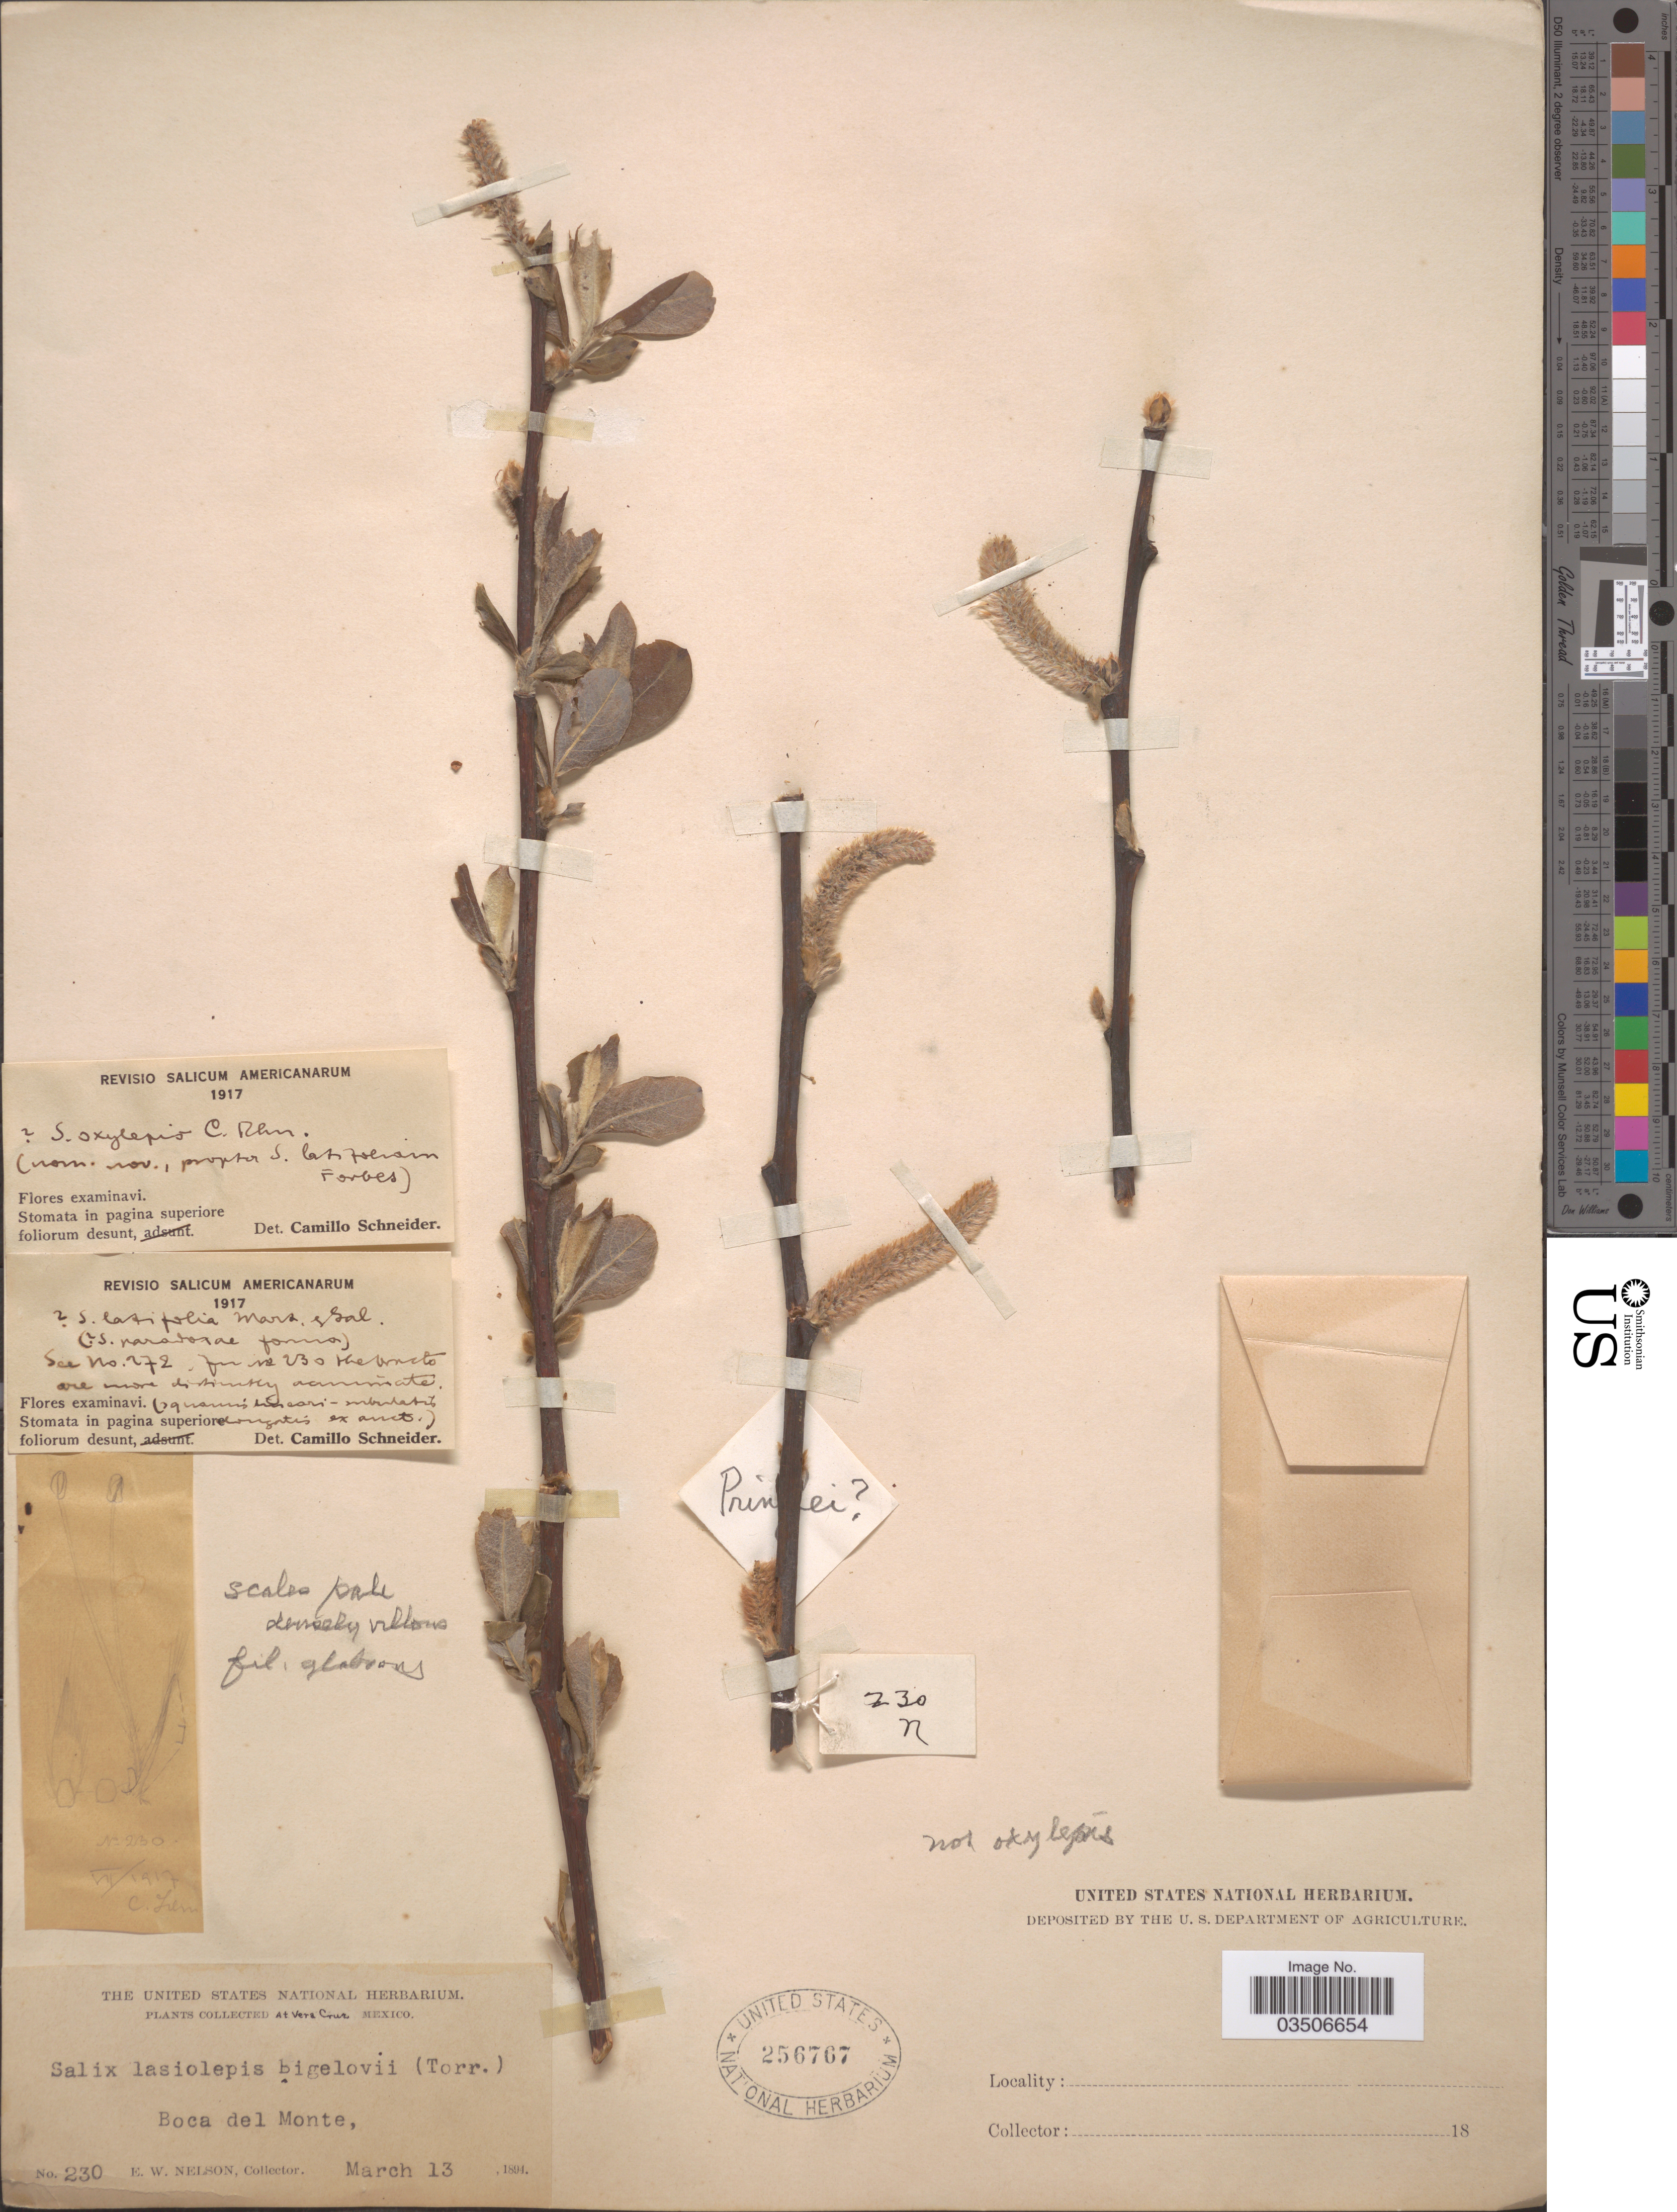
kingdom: Plantae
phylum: Tracheophyta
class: Magnoliopsida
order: Malpighiales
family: Salicaceae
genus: Salix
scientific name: Salix lasiolepis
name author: Benth.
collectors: E. W. Nelson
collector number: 230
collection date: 1894-03-13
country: Mexico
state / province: Veracruz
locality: Vera Cruz. Boca del Monte.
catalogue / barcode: US 256767